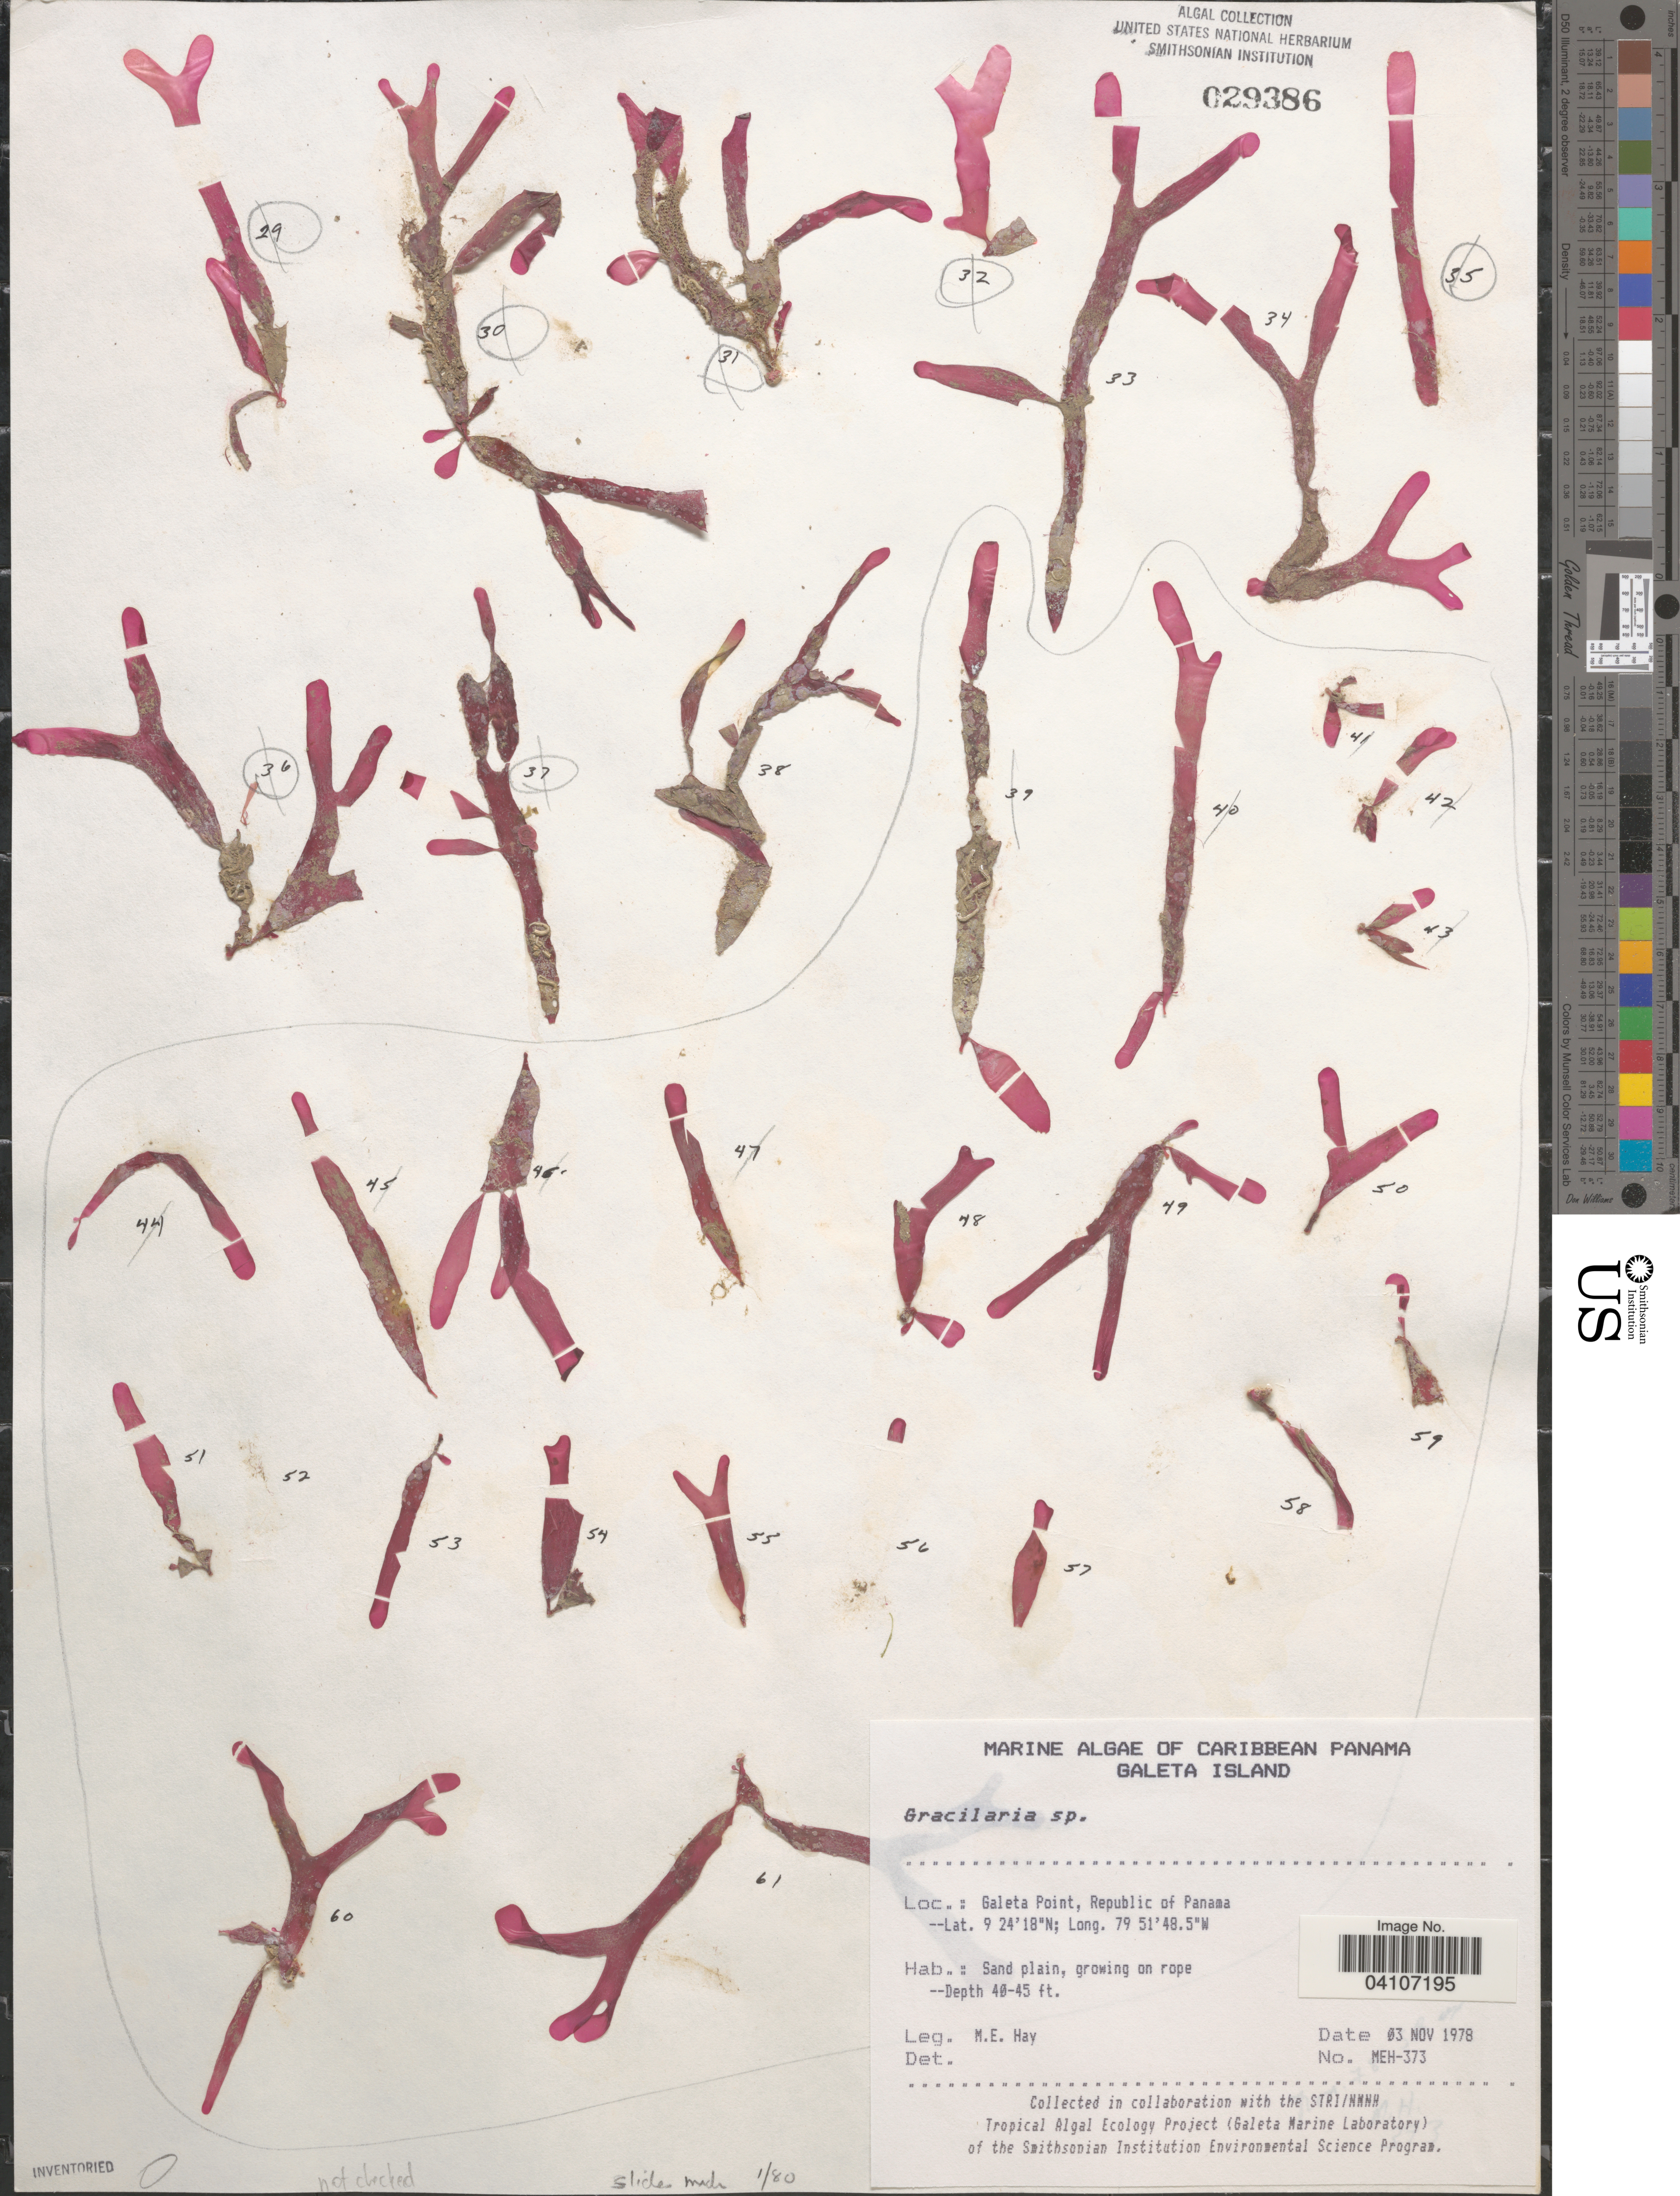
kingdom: Plantae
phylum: Rhodophyta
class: Florideophyceae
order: Gracilariales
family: Gracilariaceae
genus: Gracilaria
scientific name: Gracilaria sp.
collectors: M. E. Hay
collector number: MEH-373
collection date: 1978-11-03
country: Panama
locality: Caribbean Panama. Galeta Island. Galeta Point, Republic of Panama.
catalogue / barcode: US 29386